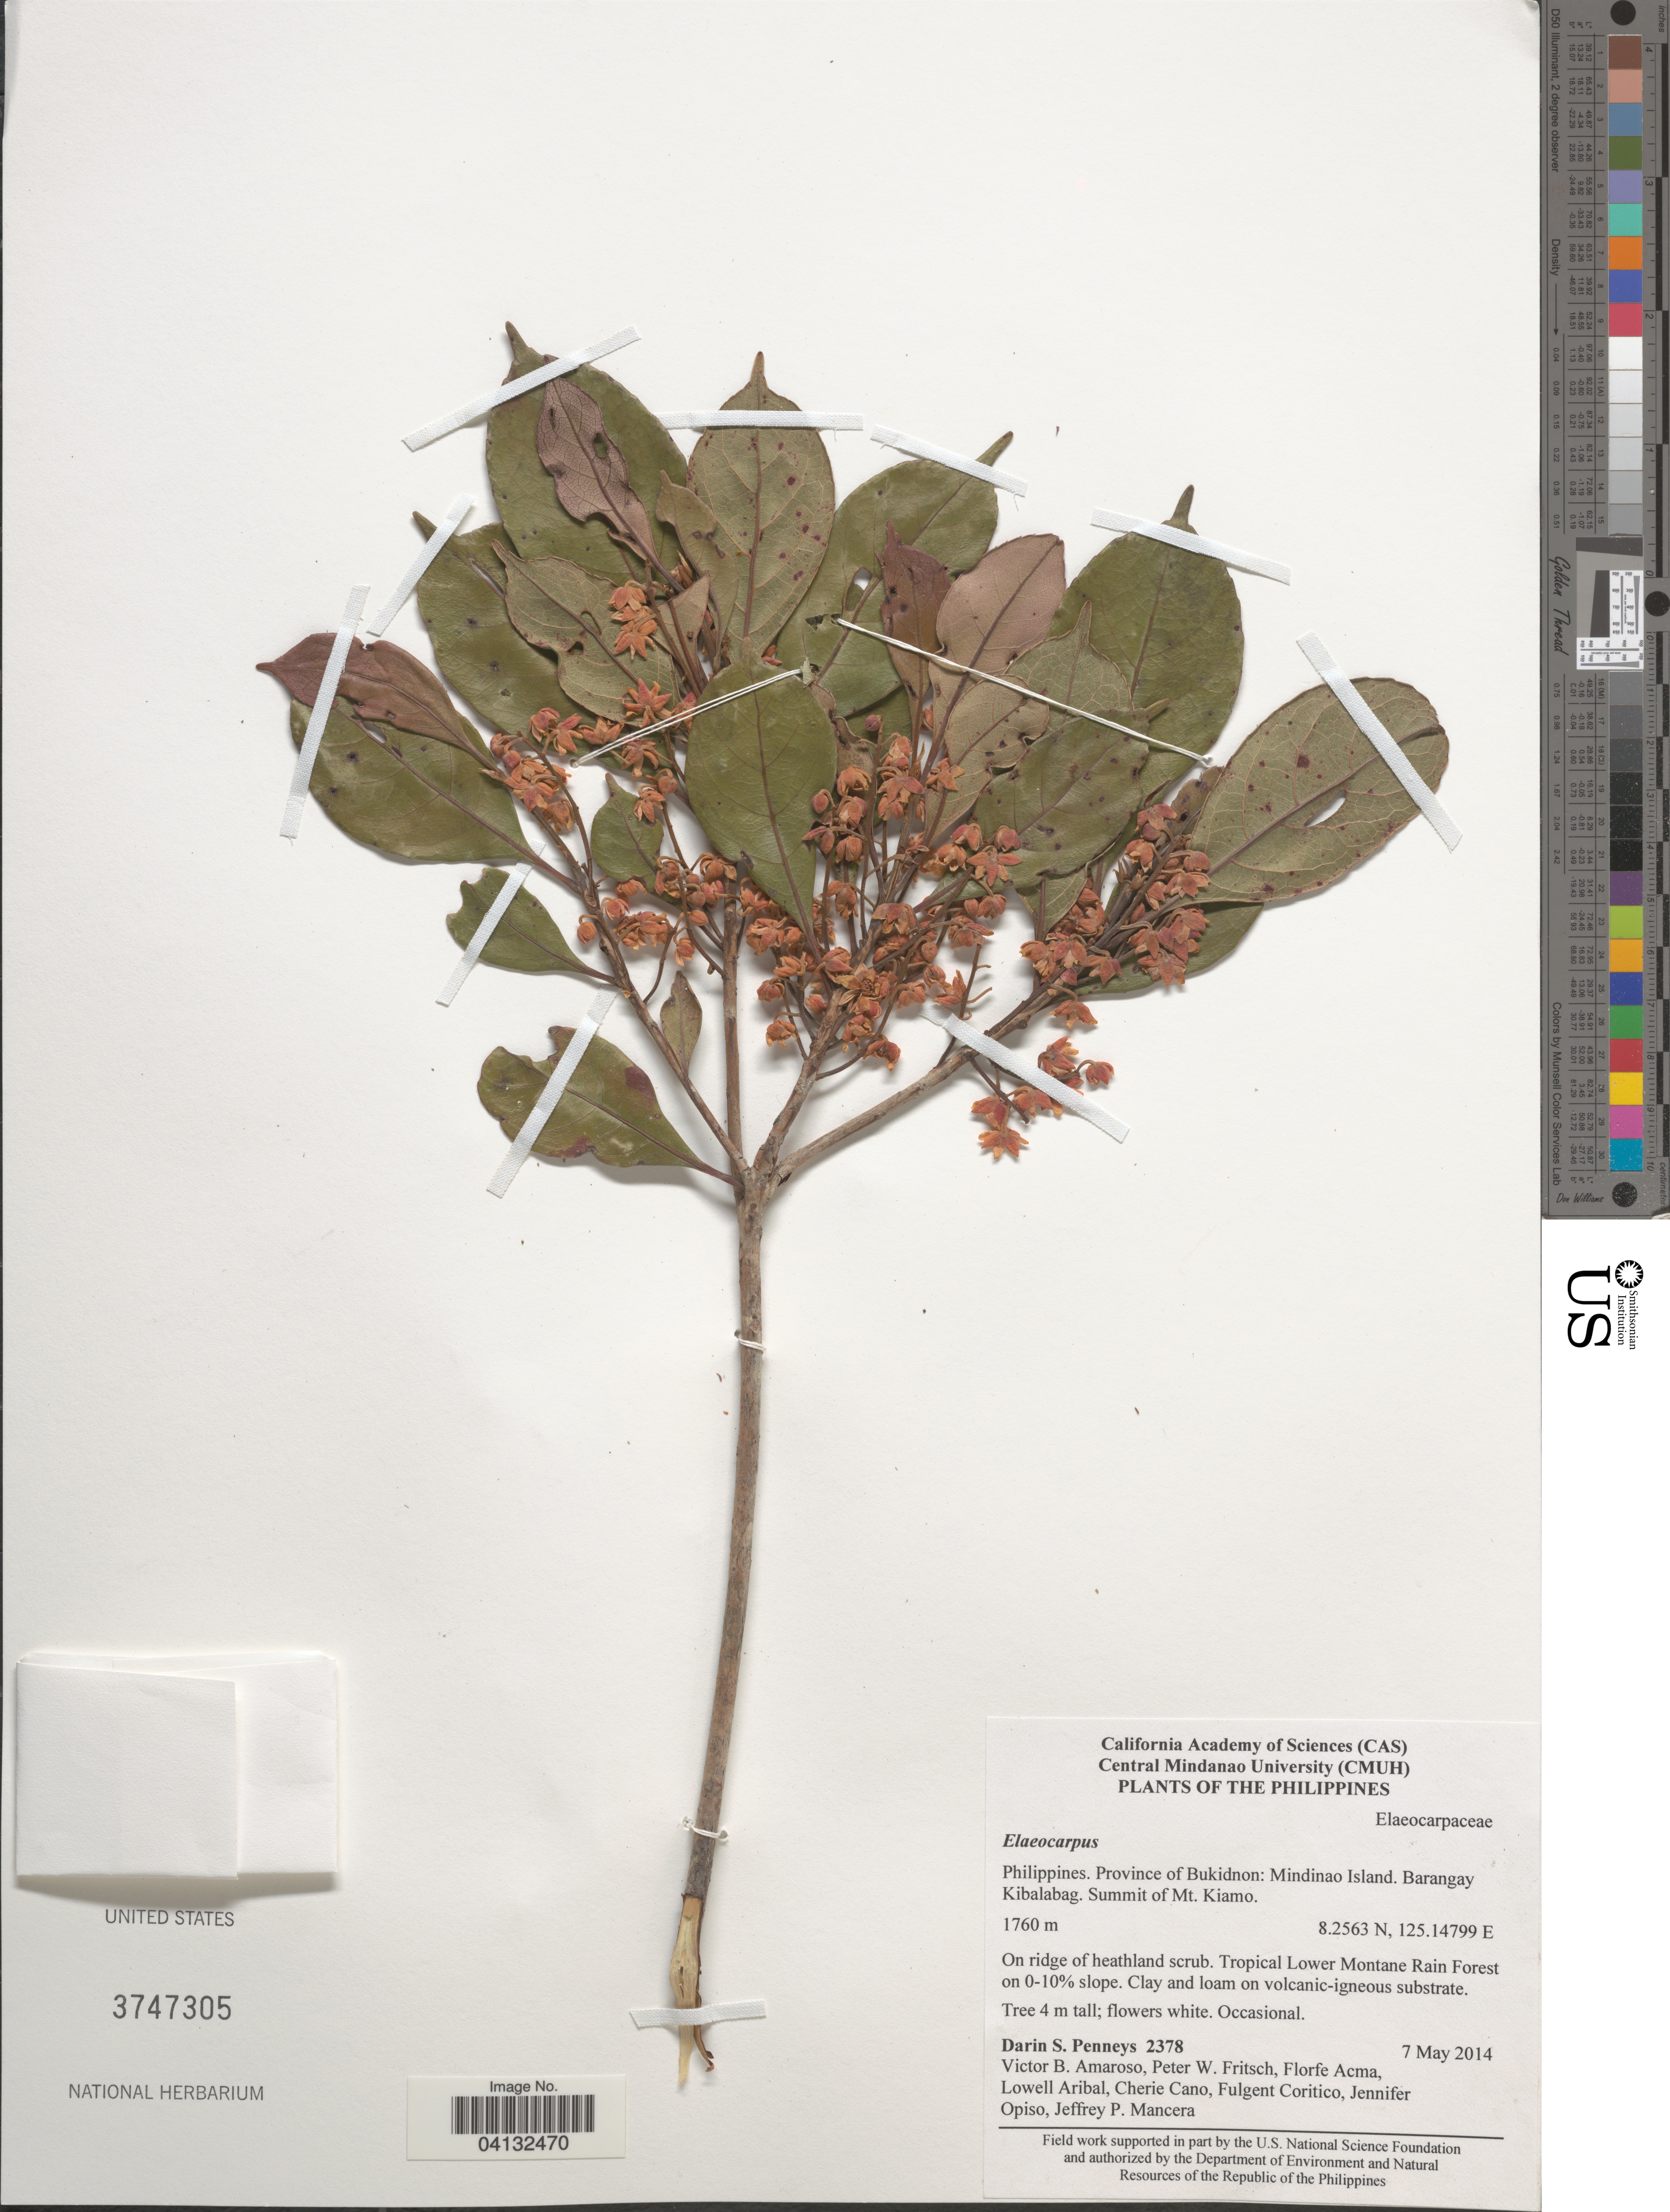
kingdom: Plantae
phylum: Tracheophyta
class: Magnoliopsida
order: Oxalidales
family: Elaeocarpaceae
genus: Elaeocarpus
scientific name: Elaeocarpus sp.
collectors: D. S. Penneys, V. Amoroso, P. W. Fritsch, F. Acma & et al.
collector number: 2378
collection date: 2014-05-07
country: Philippines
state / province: Northern Mindanao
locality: Province of Bukidnon: Mindinao Island. Barangay Kibalabag. Summit of Mt. Kiamo. Tropical Lower Montane Rain Forest on 0-10% slope.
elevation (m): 1760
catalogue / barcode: US 3747305